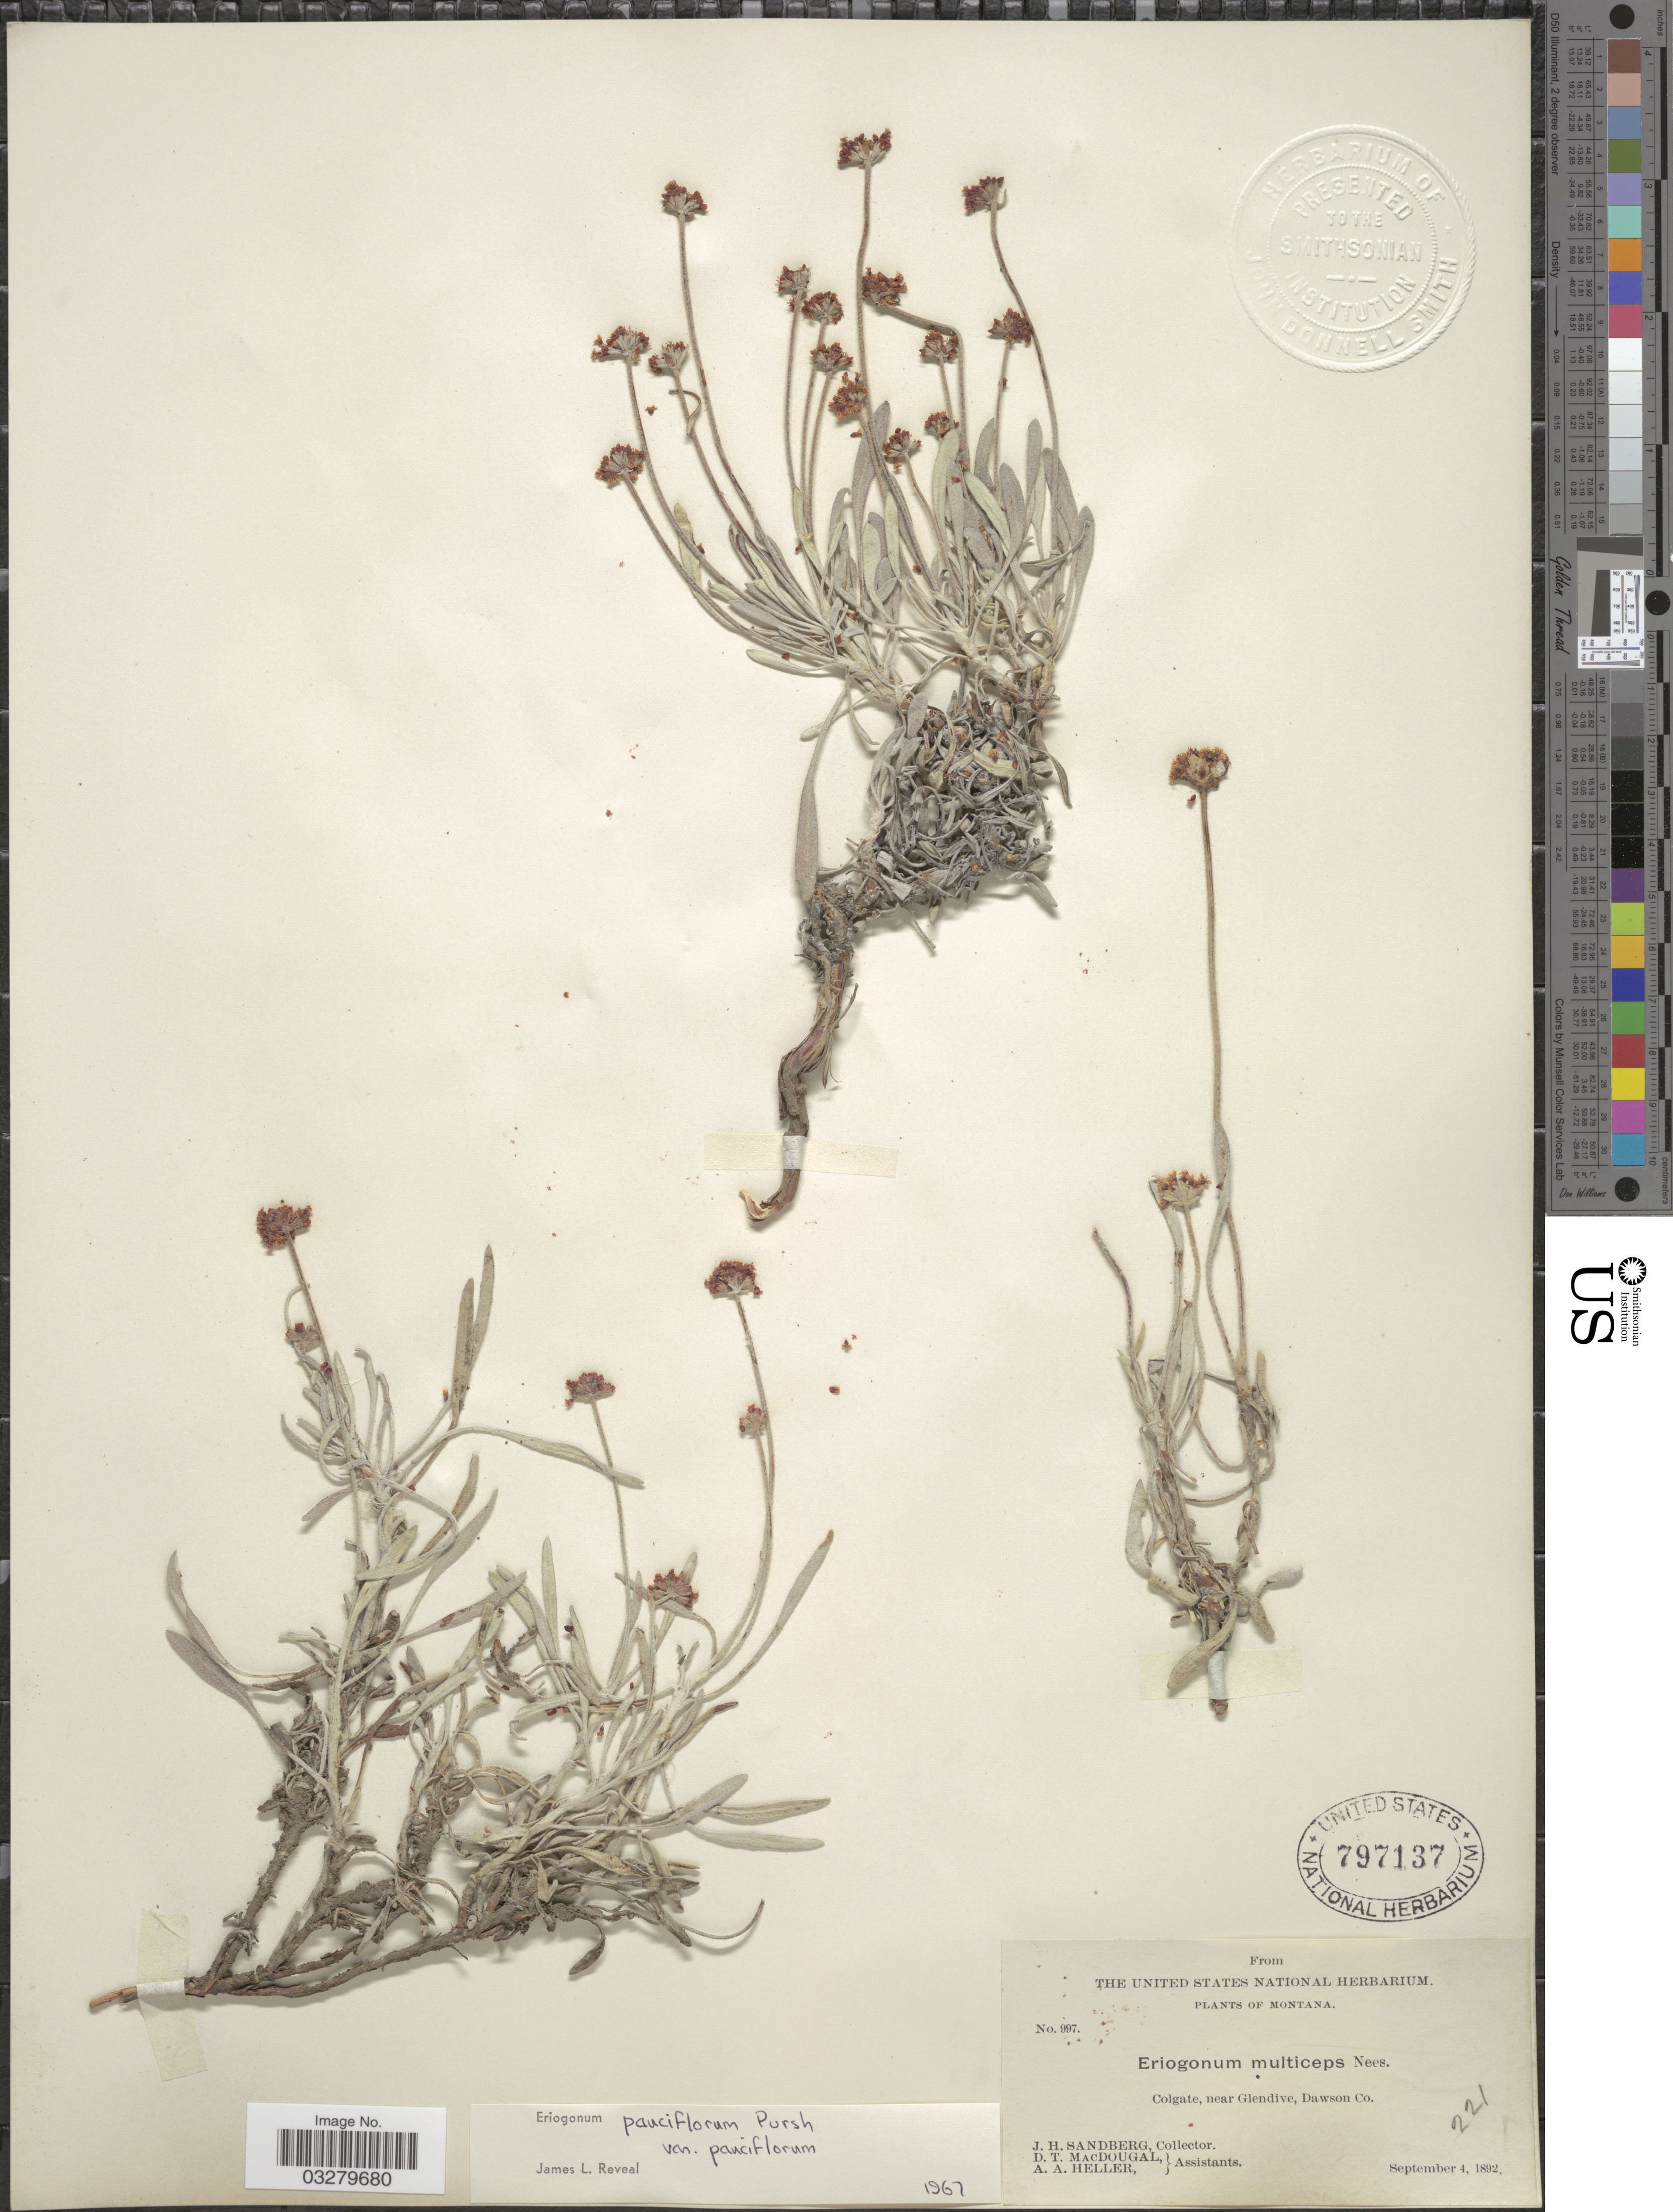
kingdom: Plantae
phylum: Tracheophyta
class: Magnoliopsida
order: Caryophyllales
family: Polygonaceae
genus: Eriogonum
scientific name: Eriogonum pauciflorum var. pauciflorum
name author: Pursh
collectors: J. H. Sandberg, D. T. MacDougal & A. A. Heller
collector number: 997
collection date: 1892-09-04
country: United States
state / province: Montana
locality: Colgate, near Glendive, Dawson Co.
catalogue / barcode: US 797137